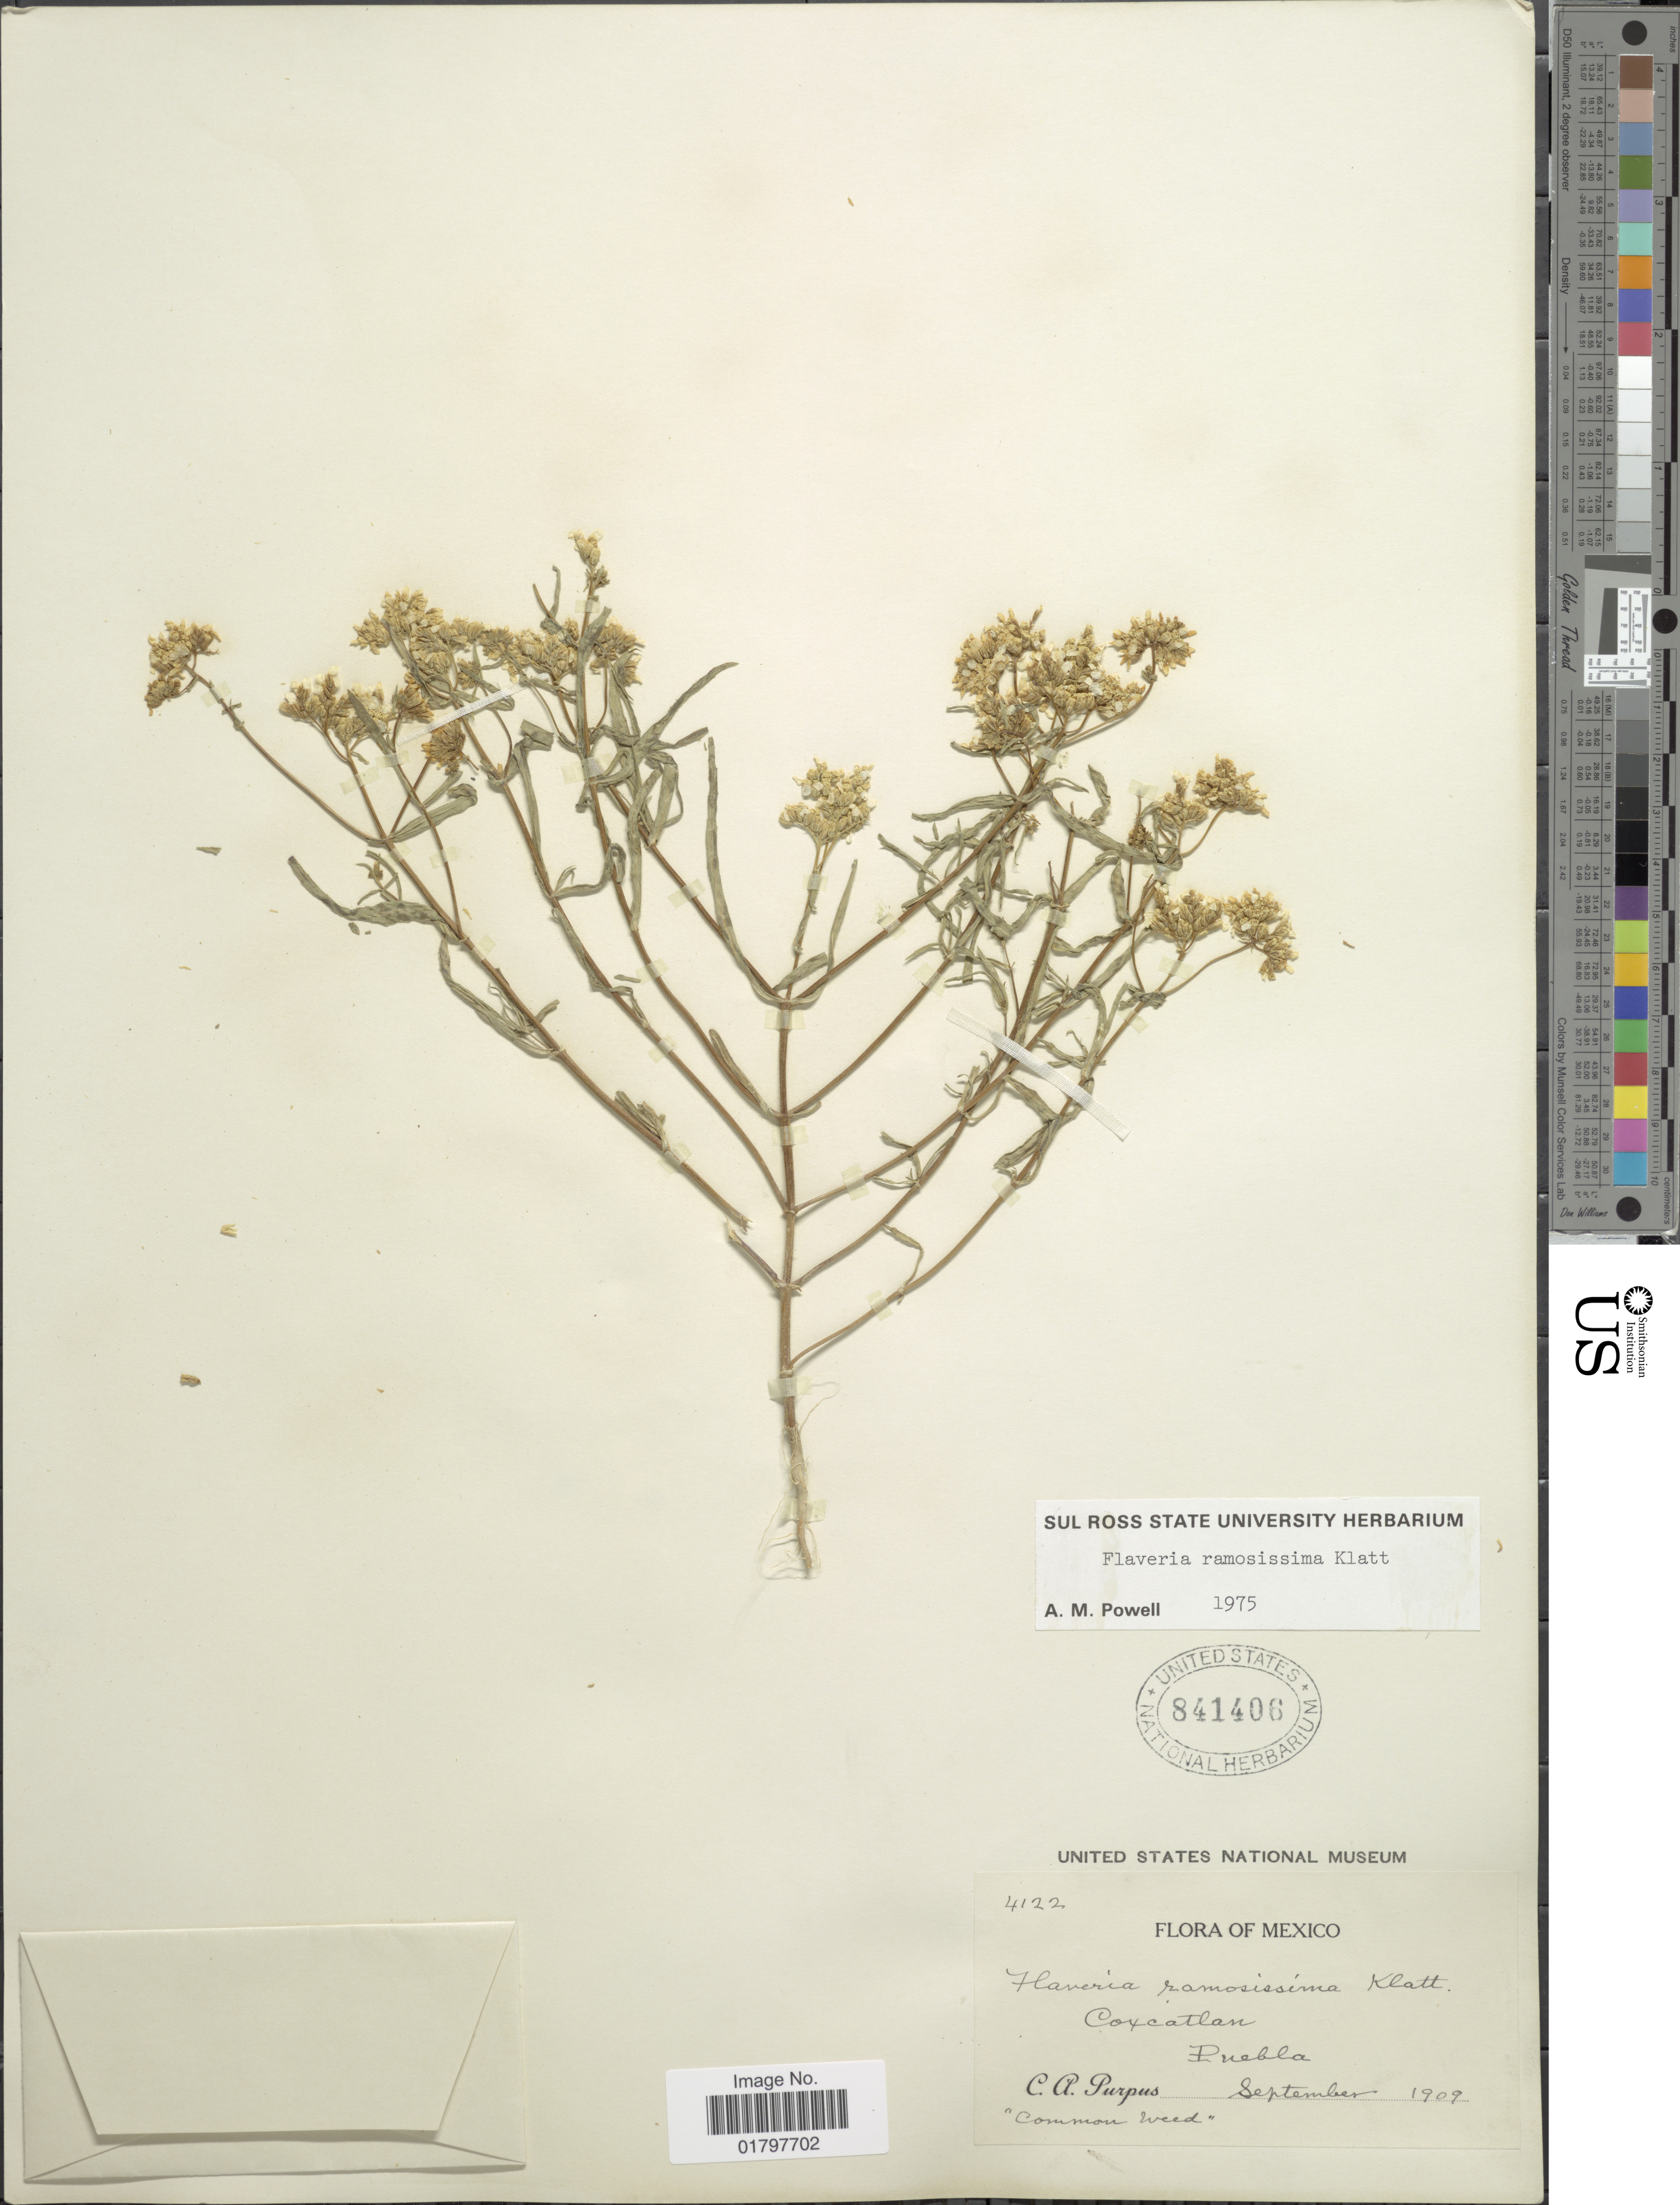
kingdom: Plantae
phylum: Tracheophyta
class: Magnoliopsida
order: Asterales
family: Asteraceae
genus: Flaveria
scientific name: Flaveria ramosissima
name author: Klatt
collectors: C. A. Purpus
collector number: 4122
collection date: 1909-09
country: Mexico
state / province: Puebla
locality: Coxcatlan, Puebla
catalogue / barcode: US 841406